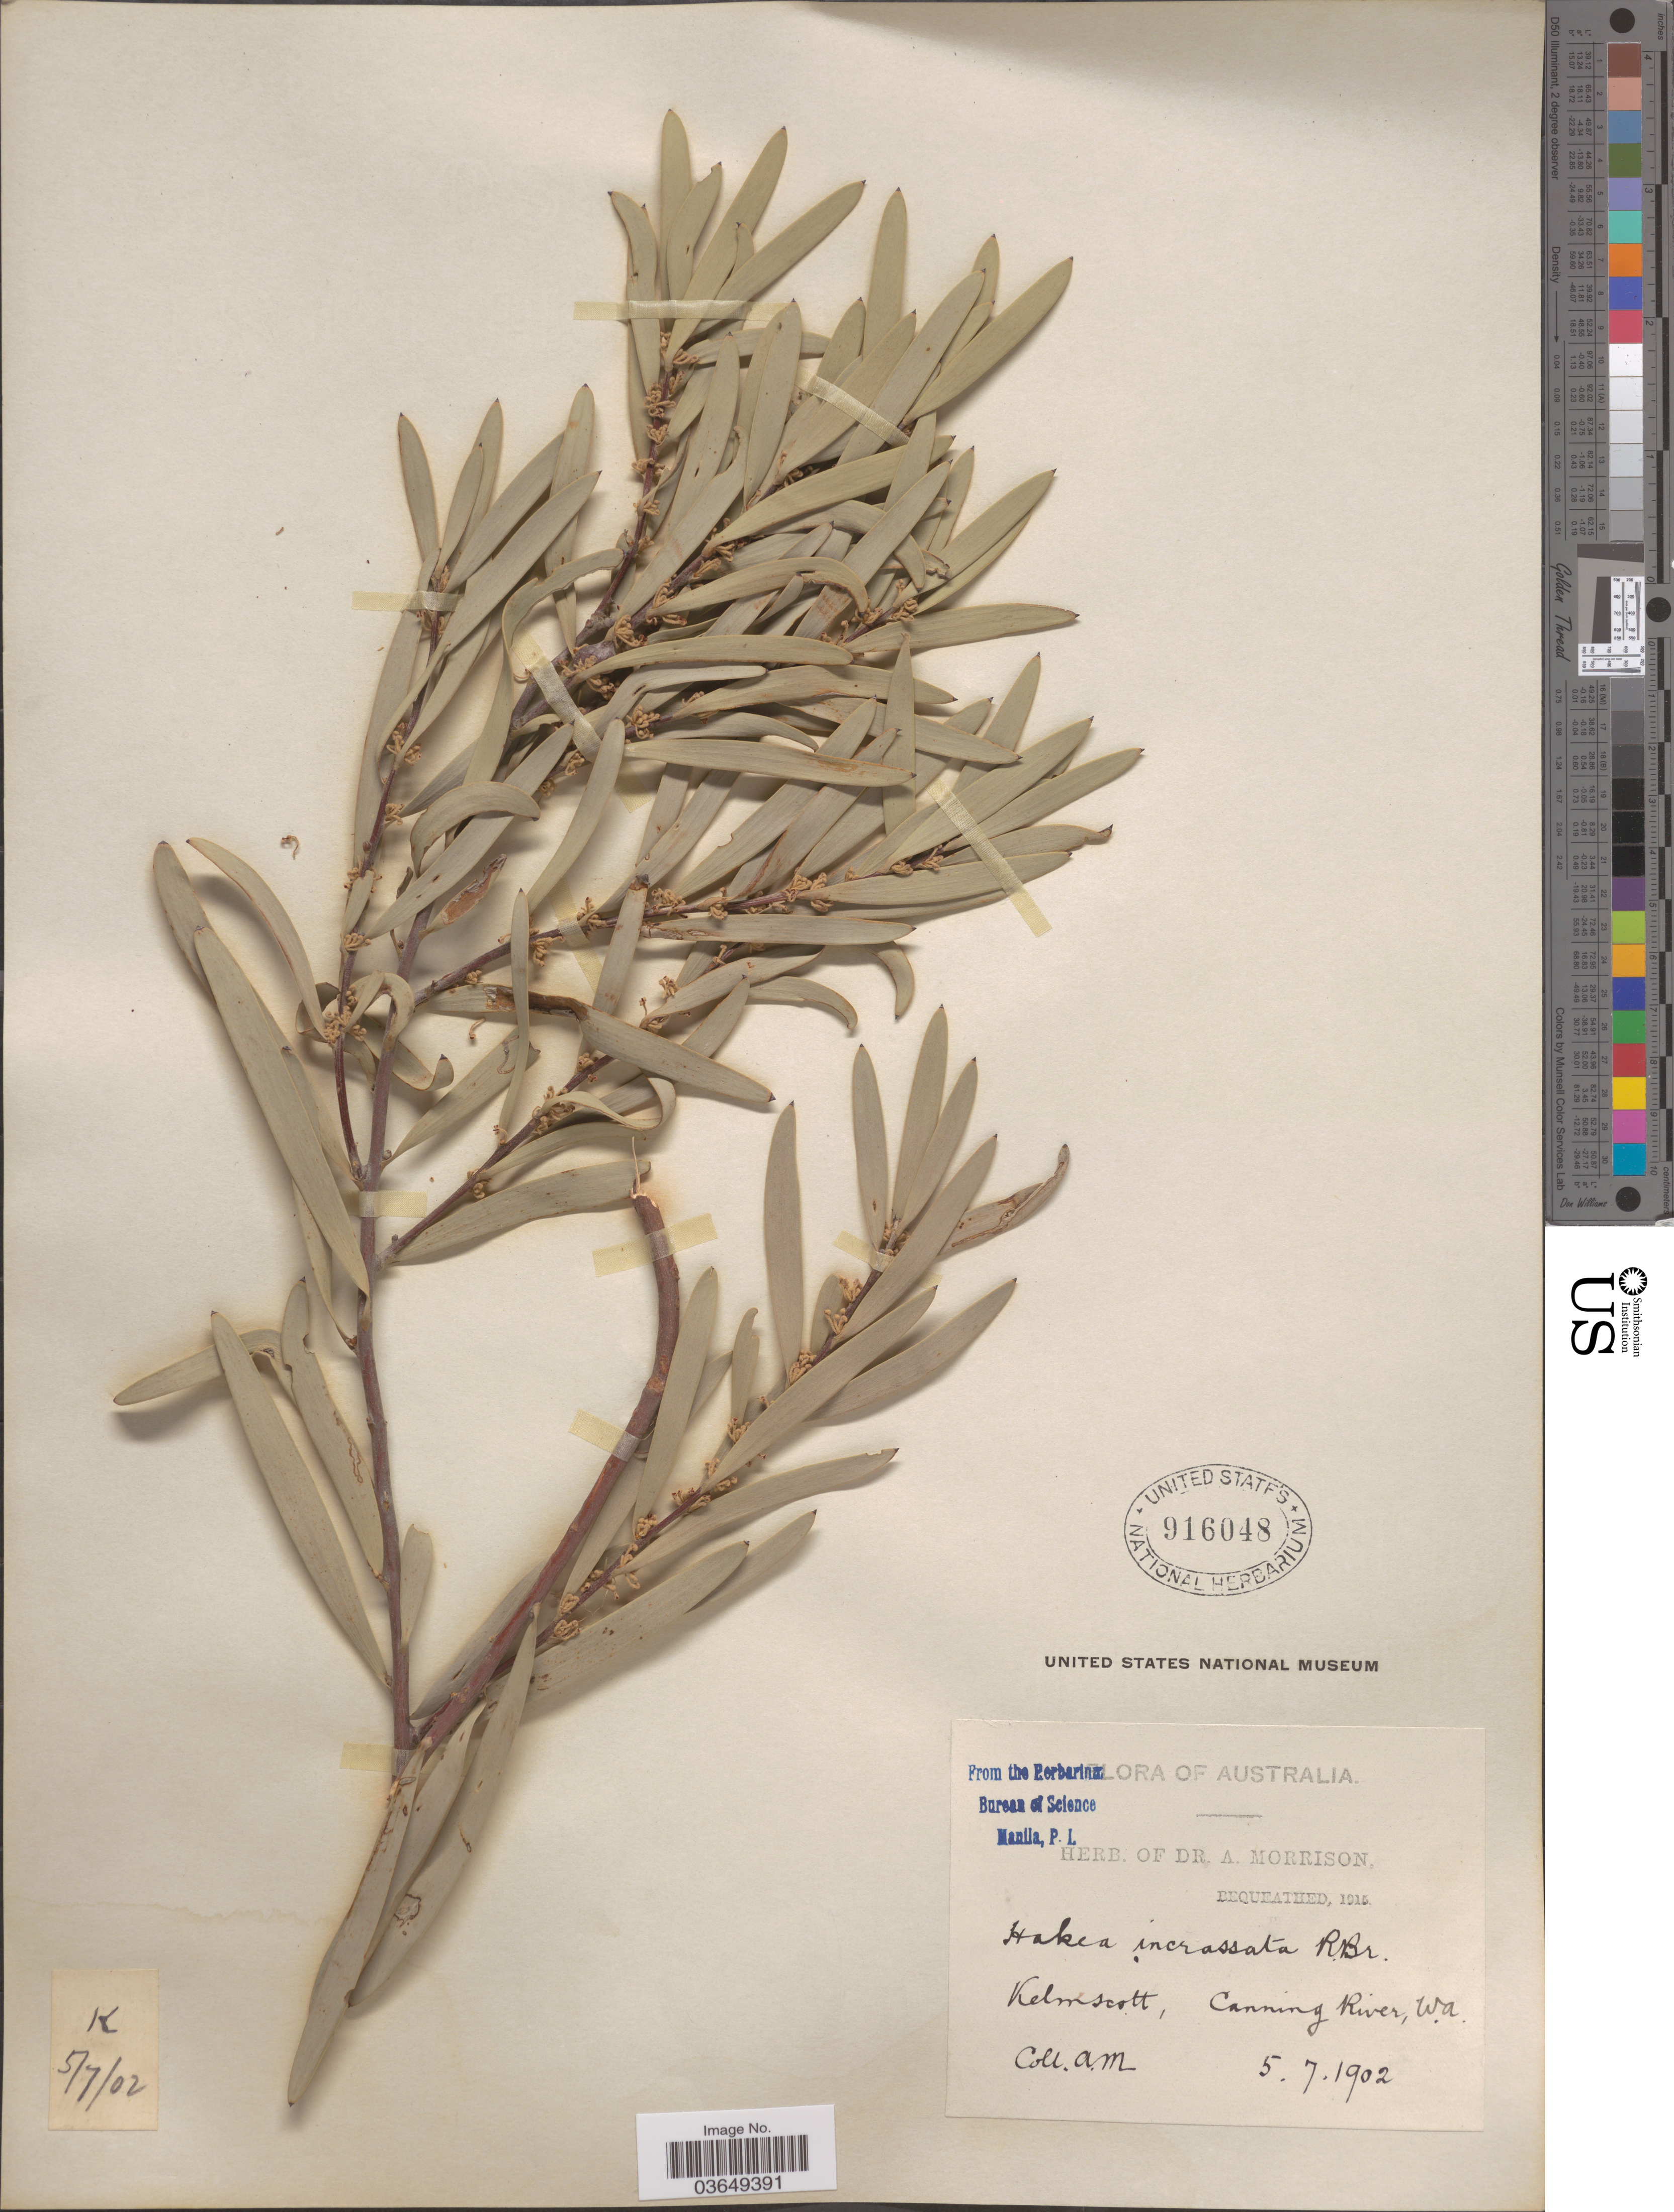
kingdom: Plantae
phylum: Tracheophyta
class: Magnoliopsida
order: Proteales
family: Proteaceae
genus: Hakea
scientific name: Hakea incrassata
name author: R. Br.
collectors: A. Morrison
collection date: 1902-07-05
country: Australia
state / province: Western Australia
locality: Kelmscott, Canning River.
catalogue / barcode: US 916048